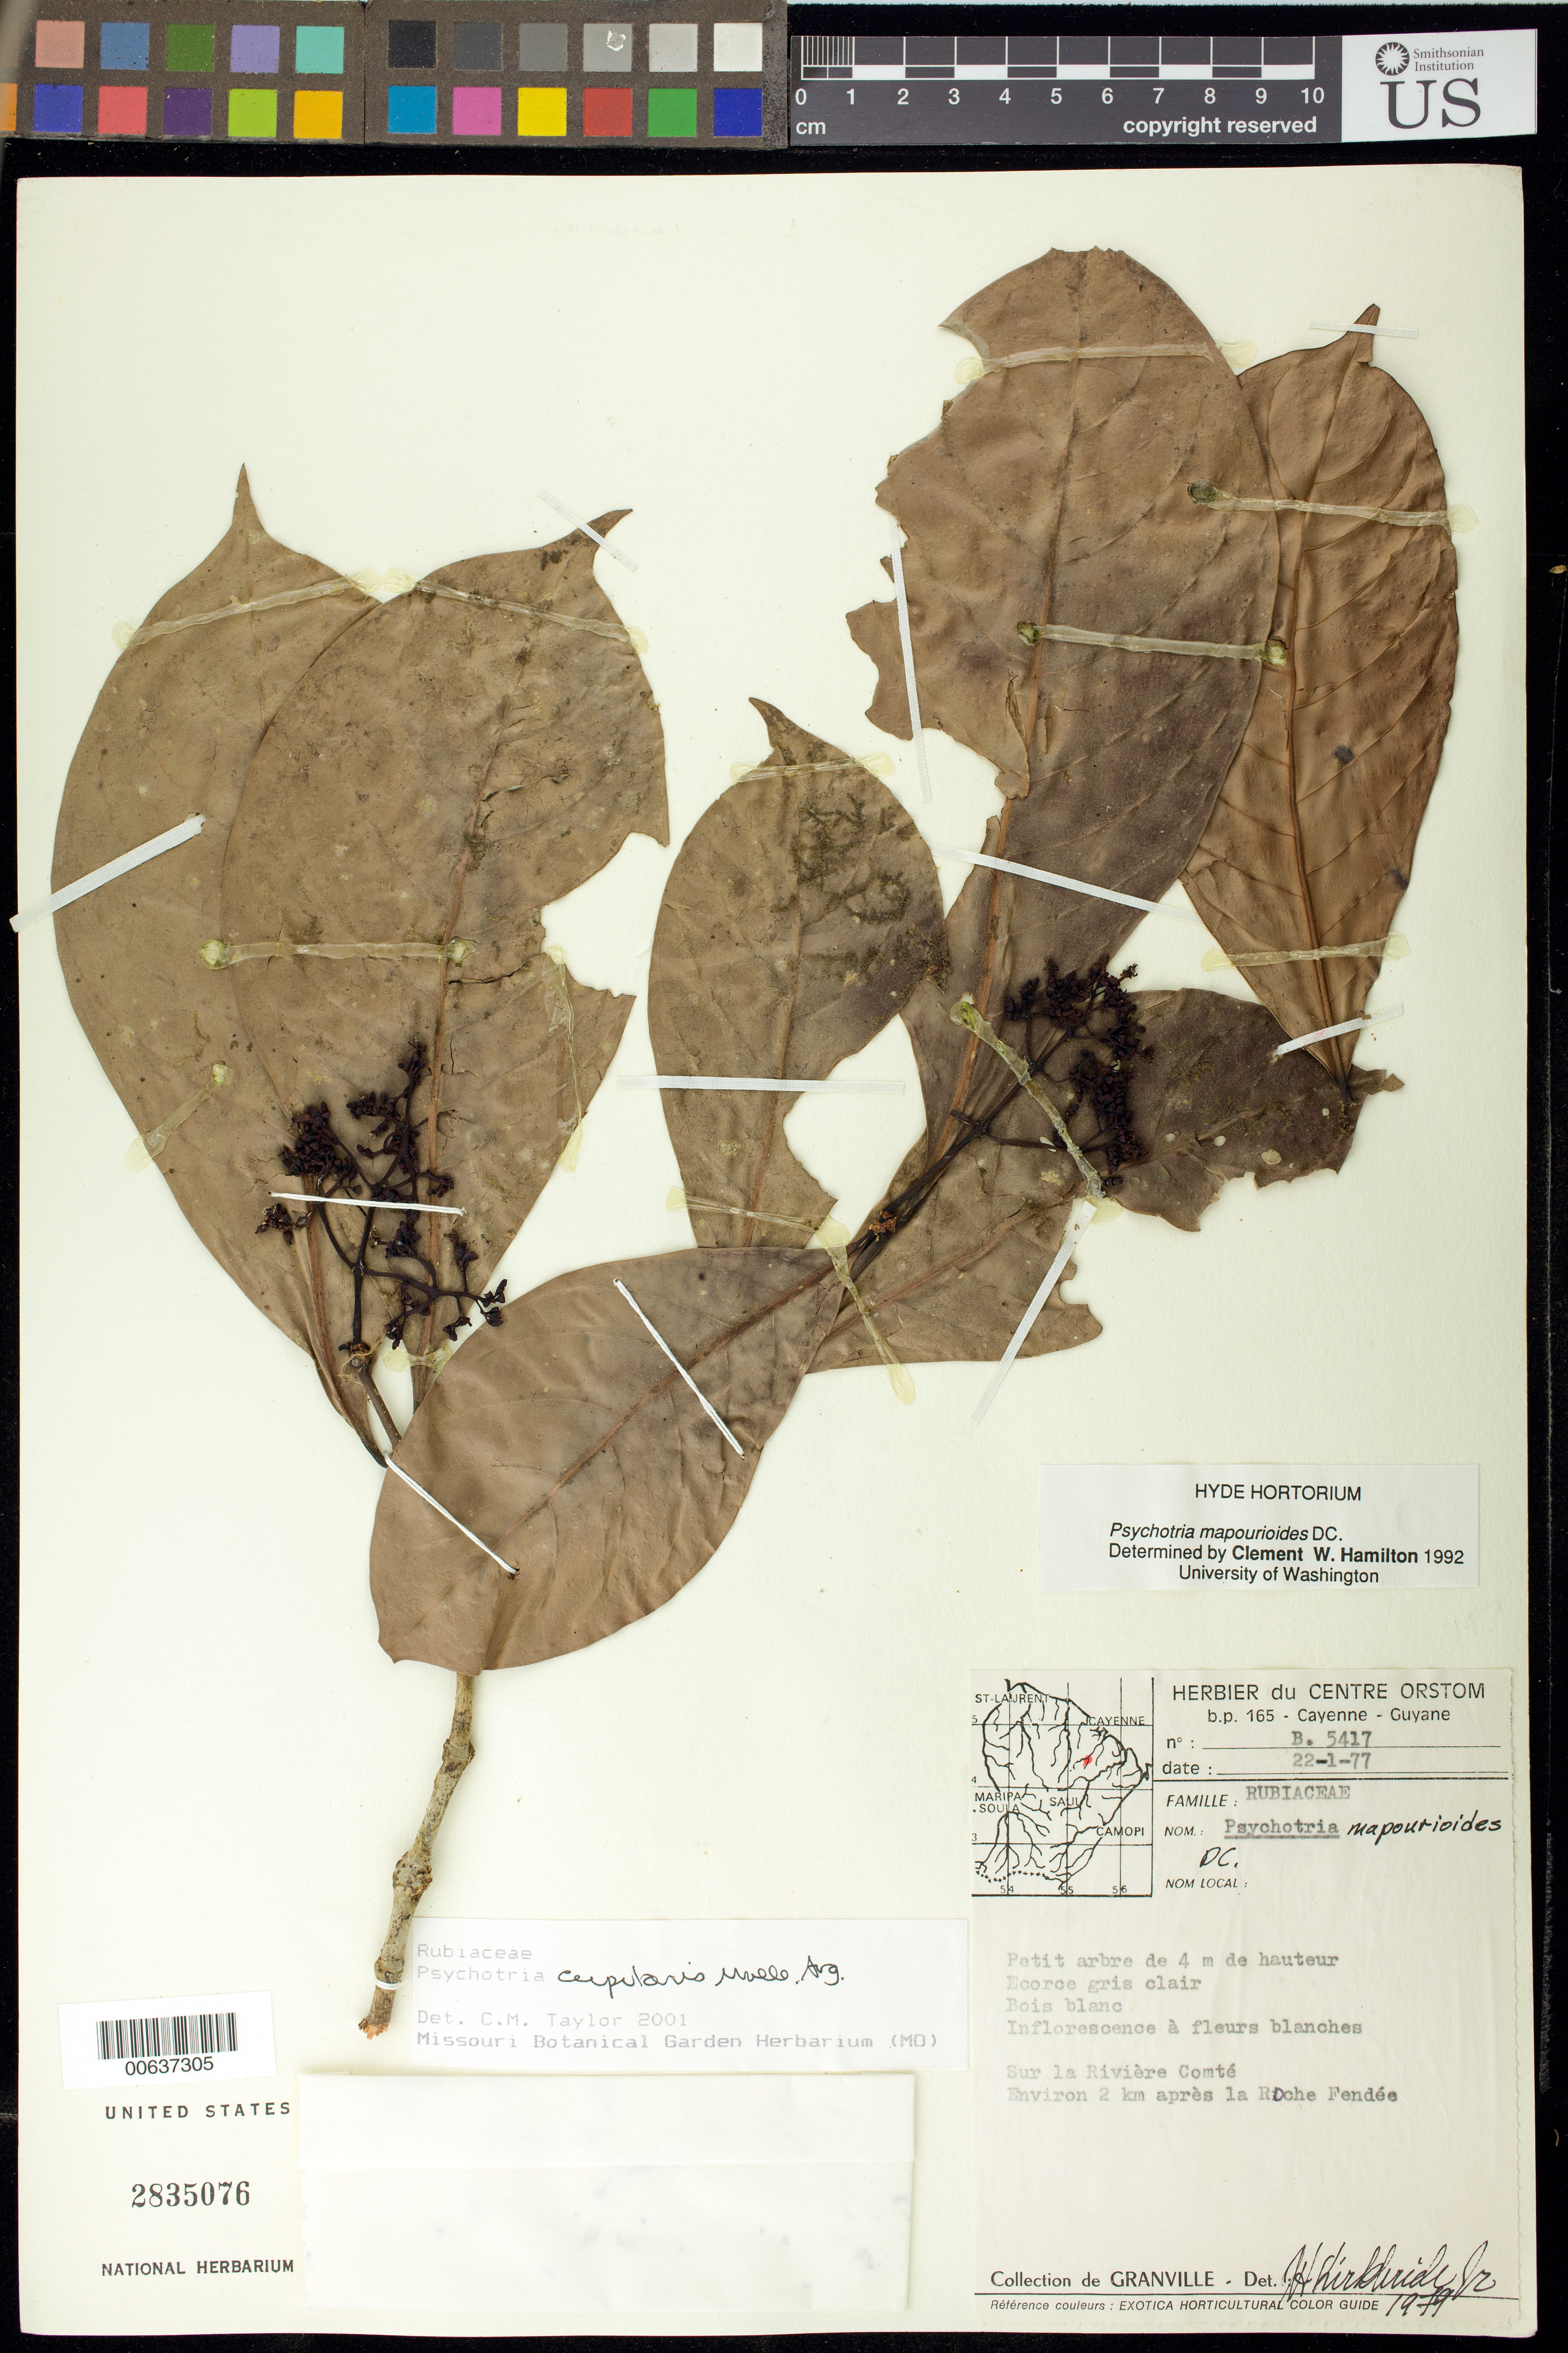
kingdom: Plantae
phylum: Tracheophyta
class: Magnoliopsida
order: Gentianales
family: Rubiaceae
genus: Psychotria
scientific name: Psychotria cupularis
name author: (Müll. Arg.) Standl.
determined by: Taylor, Charlotte M.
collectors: J.-J. de Granville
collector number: B 5417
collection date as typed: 22-Jan-77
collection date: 1977-01-22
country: French Guiana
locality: Rivere Comte, environ 2 km apres la Roche Fendee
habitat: Riviere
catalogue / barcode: US 2835076